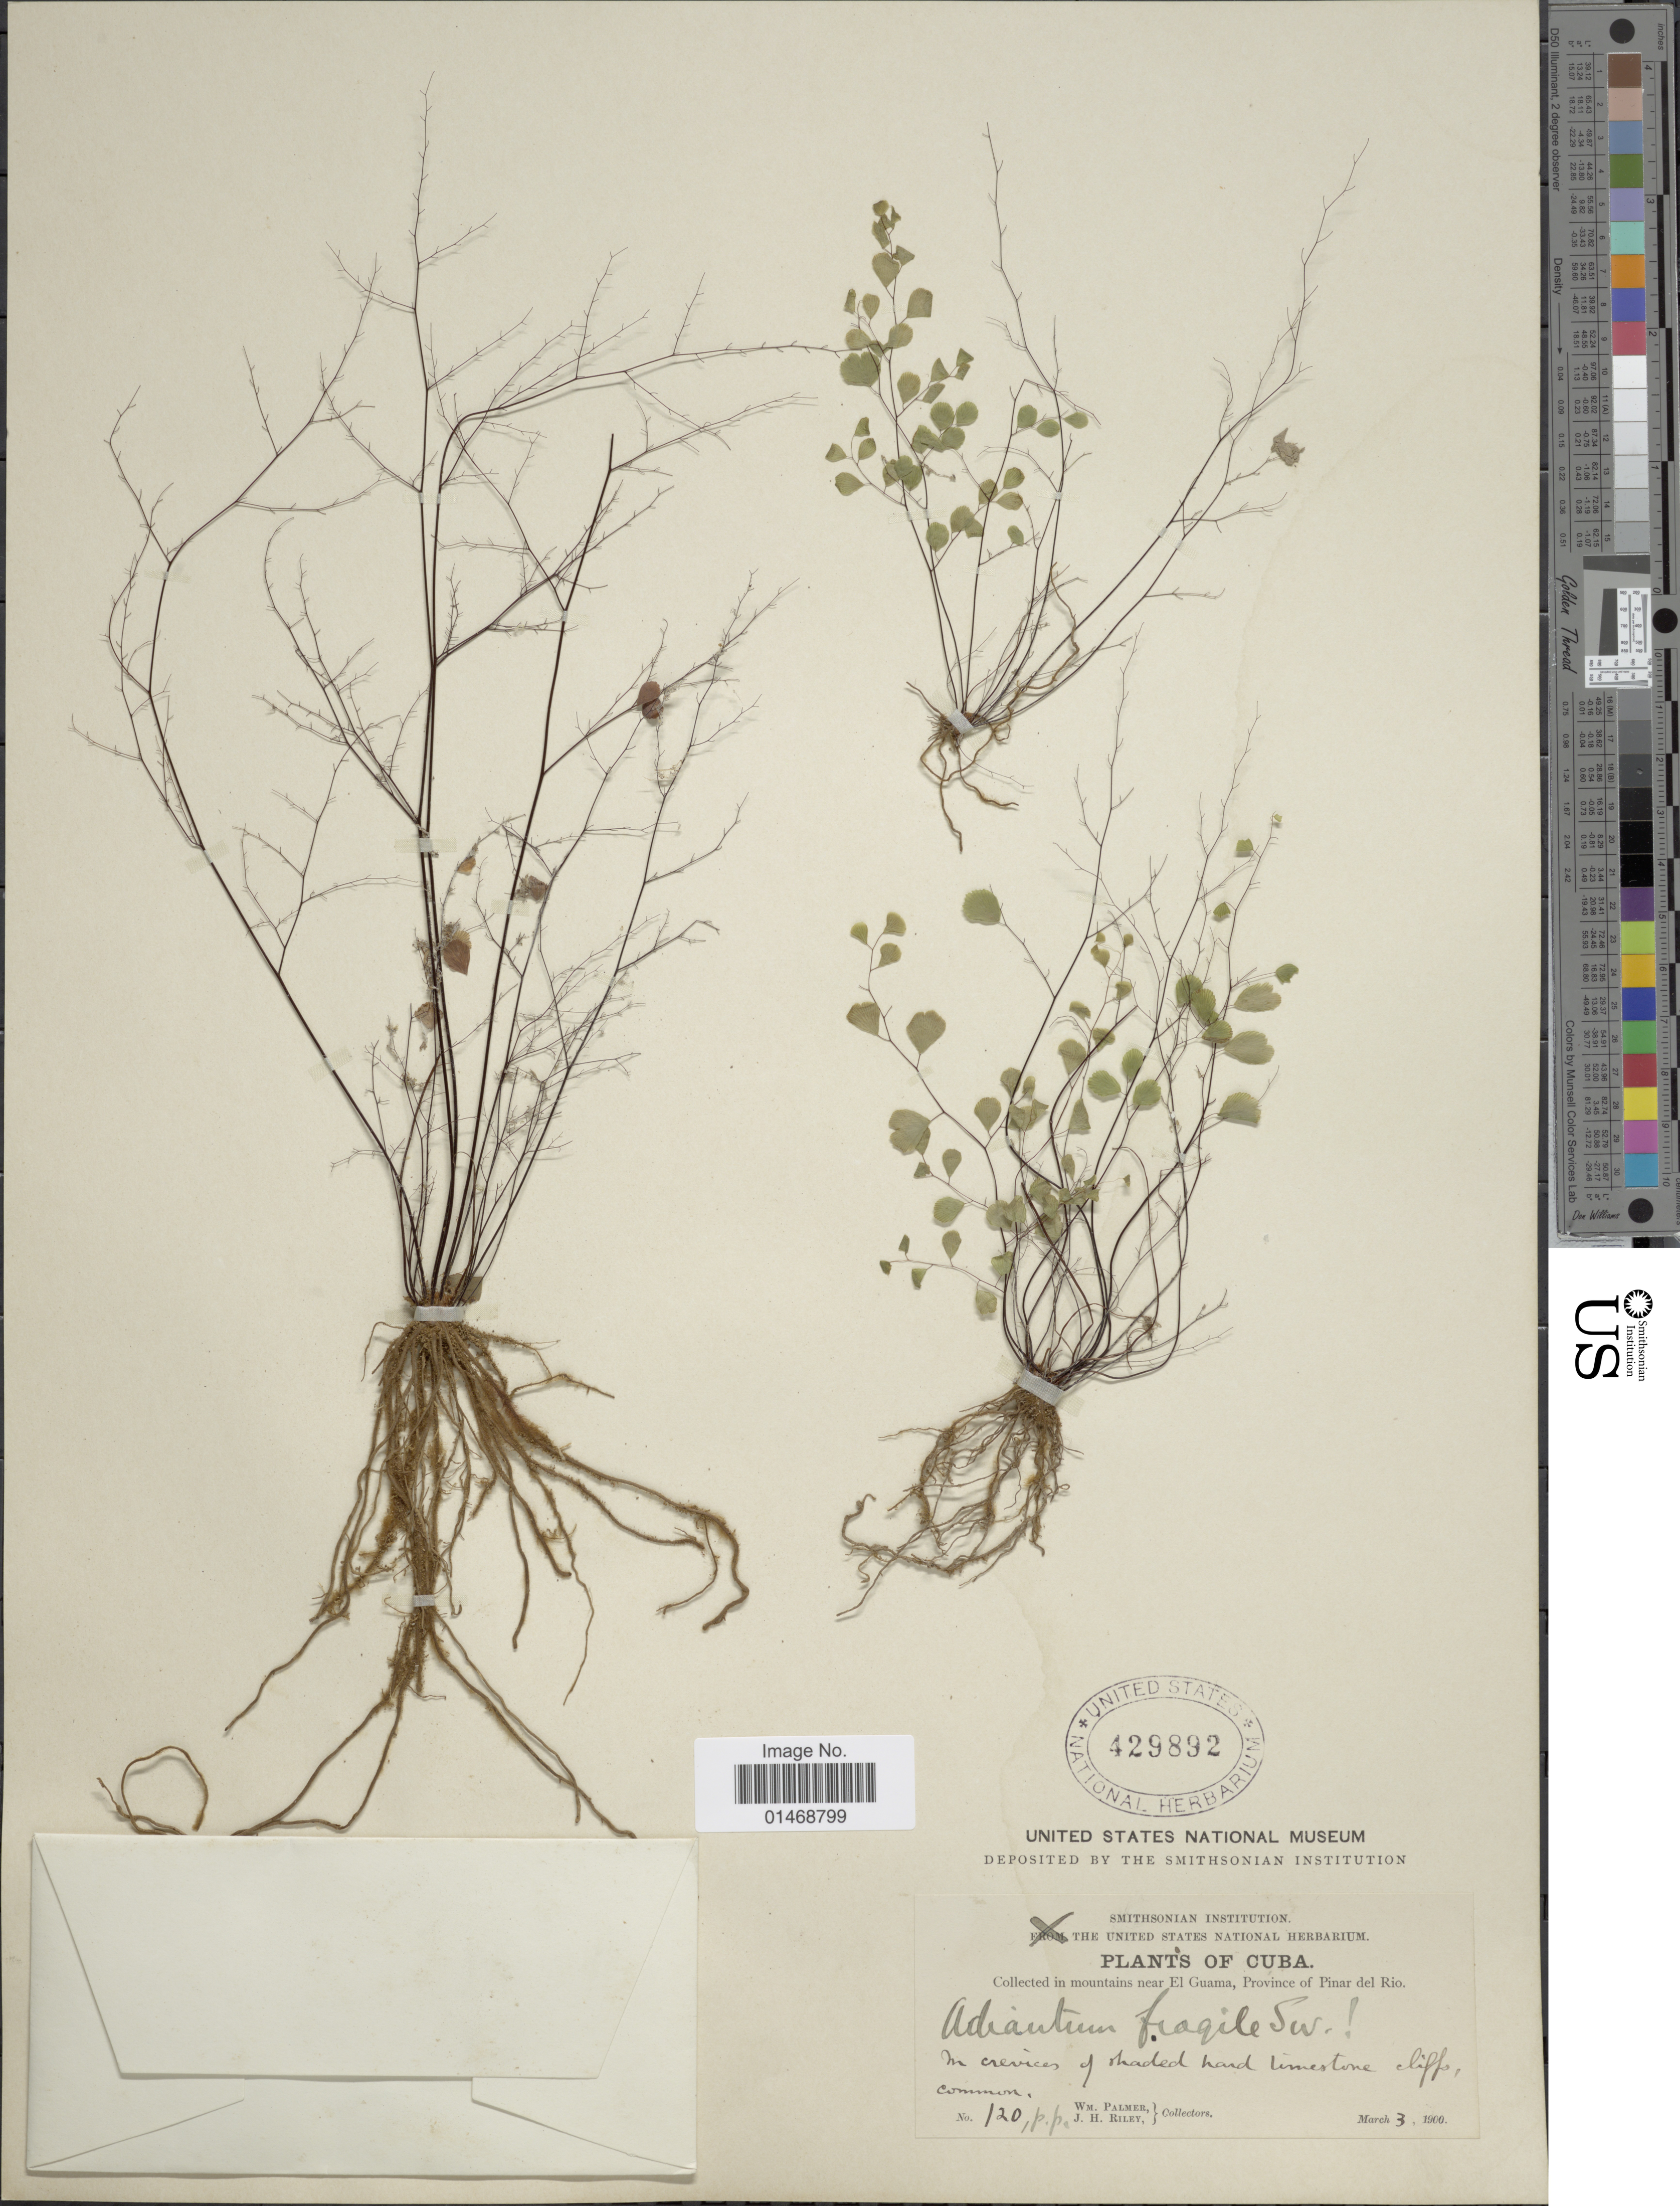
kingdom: Plantae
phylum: Tracheophyta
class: Polypodiopsida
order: Polypodiales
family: Pteridaceae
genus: Adiantum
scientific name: Adiantum fragile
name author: Sw.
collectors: W. Palmer & J. H. Riley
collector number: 120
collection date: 1900-03-03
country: Cuba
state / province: Pinar del Río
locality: In mounatins near El Guama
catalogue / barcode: US 429892